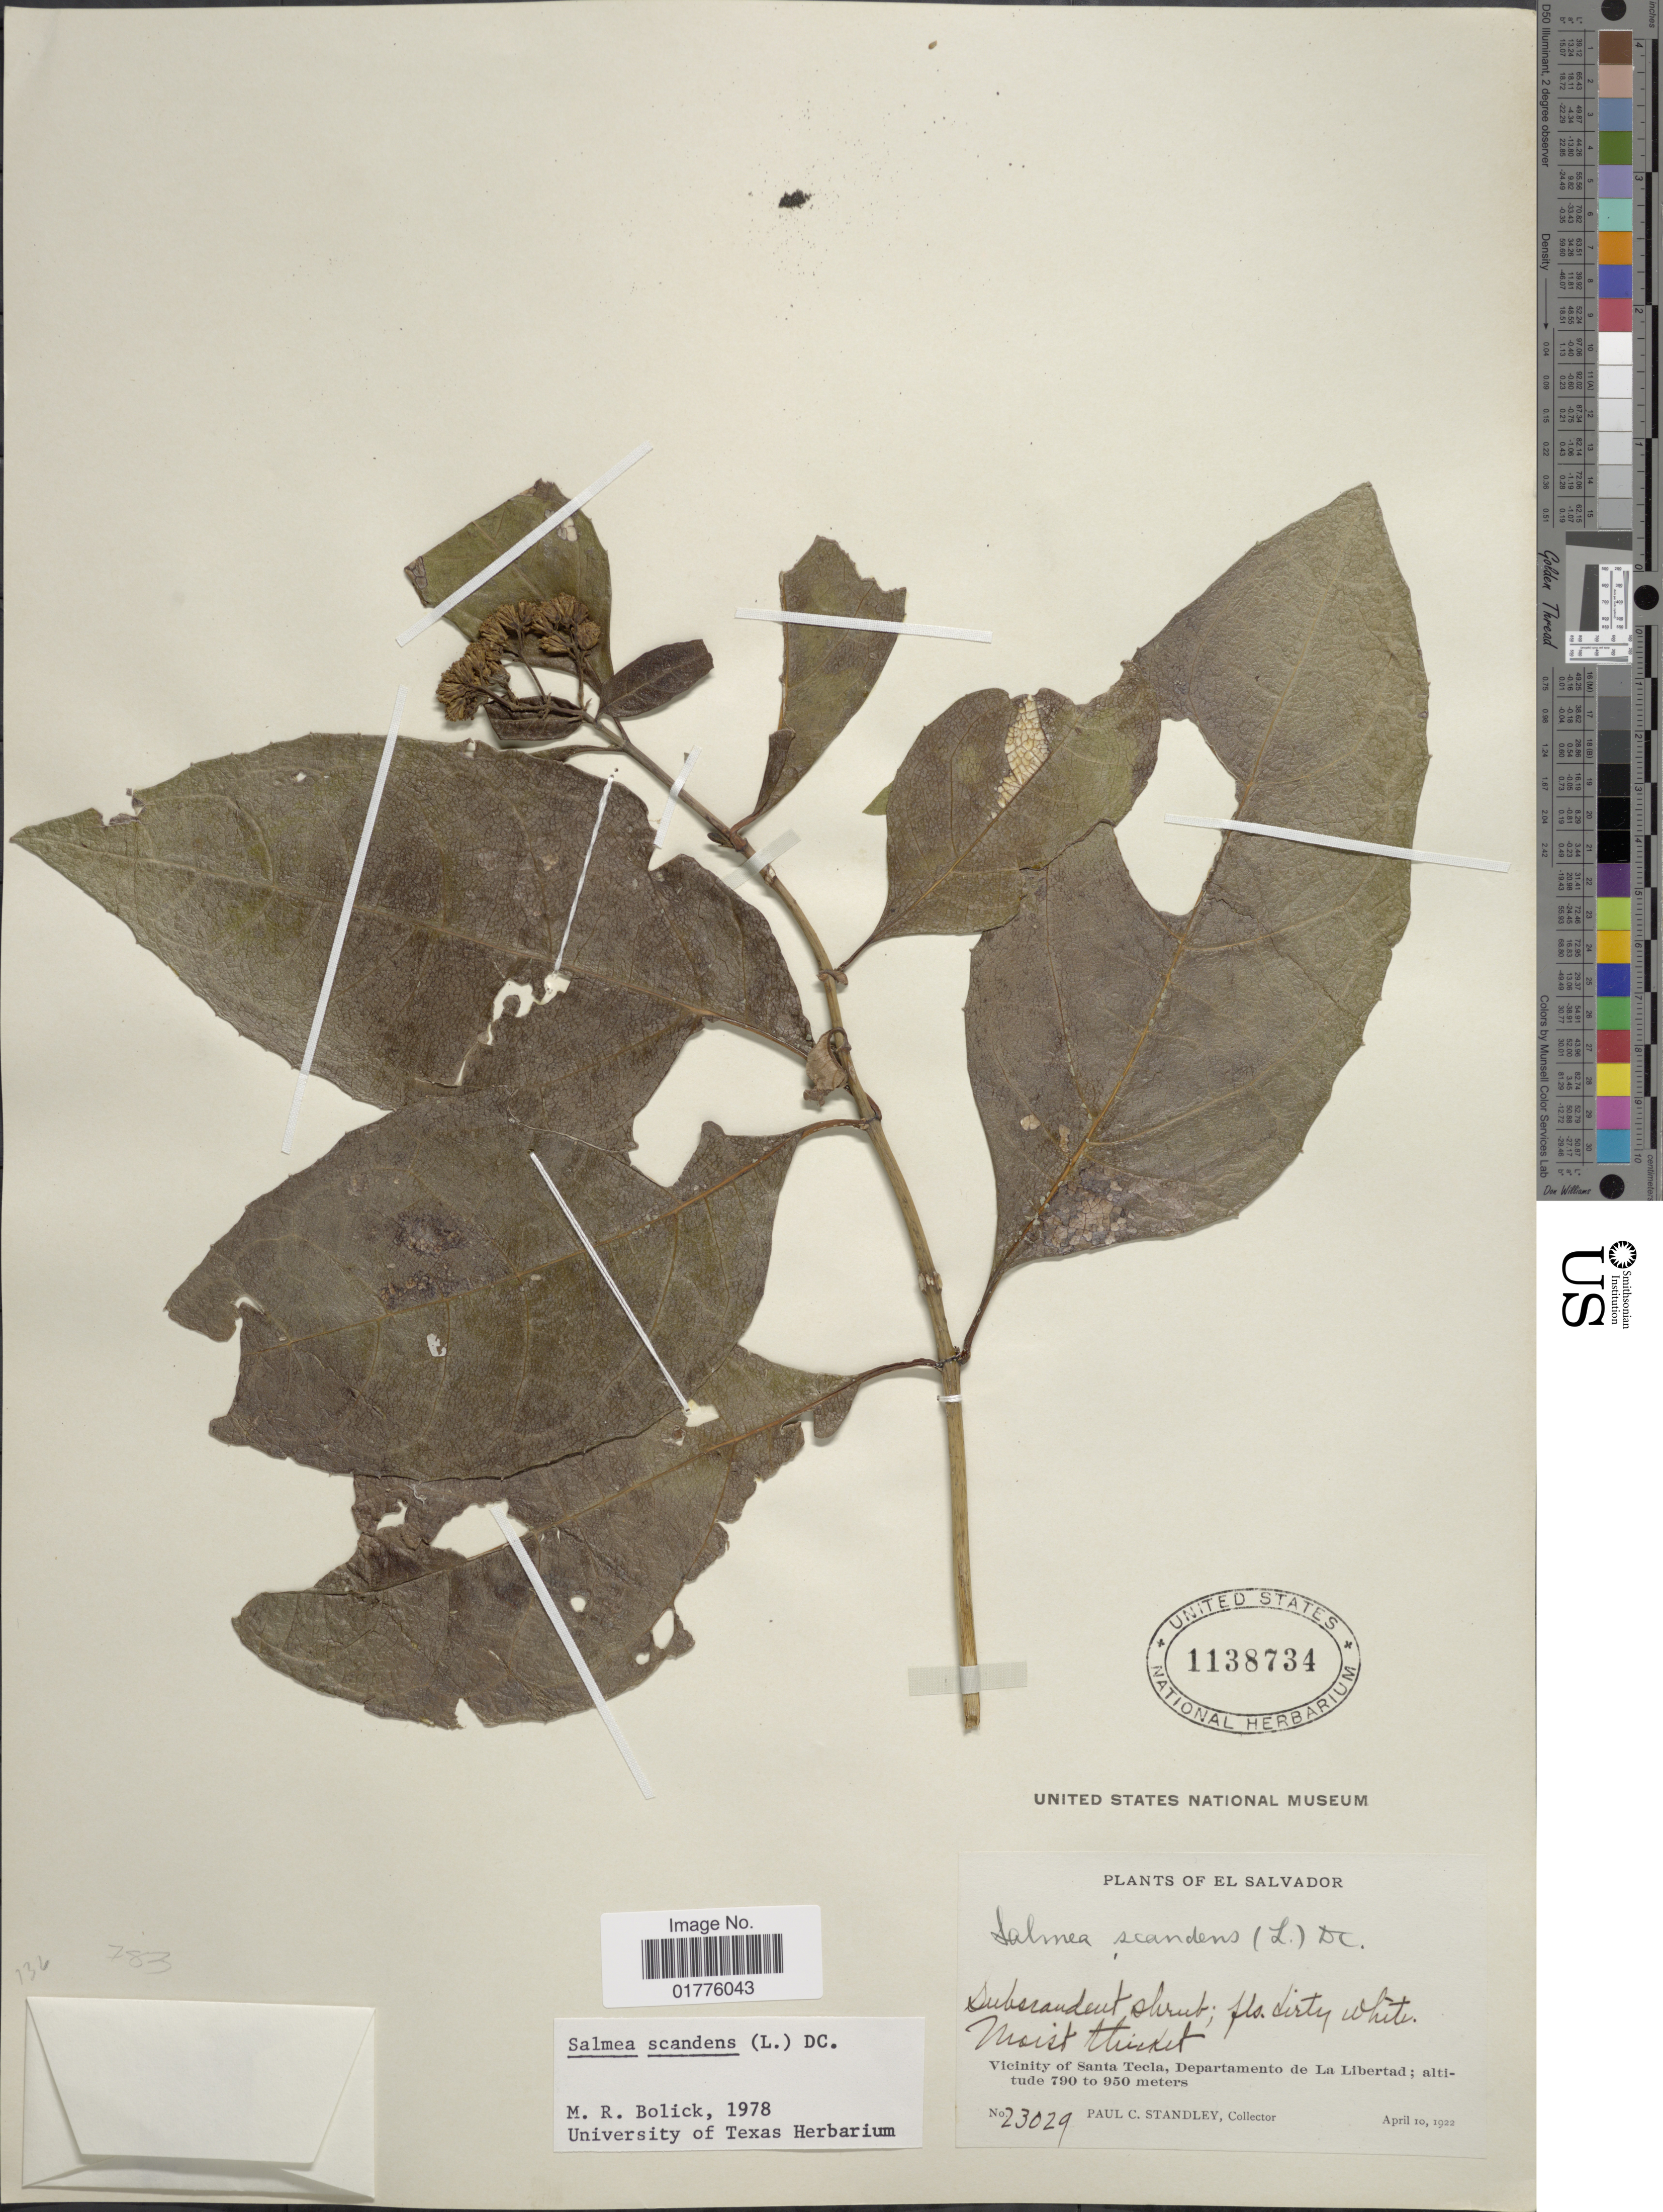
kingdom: Plantae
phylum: Tracheophyta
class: Magnoliopsida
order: Asterales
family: Asteraceae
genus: Salmea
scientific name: Salmea scandens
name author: (L.) DC.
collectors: P. C. Standley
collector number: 23029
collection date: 1922-04-10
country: El Salvador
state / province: La Libertad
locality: Vicinity of Santa Tecla, Departamento de La Libertad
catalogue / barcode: US 1138734